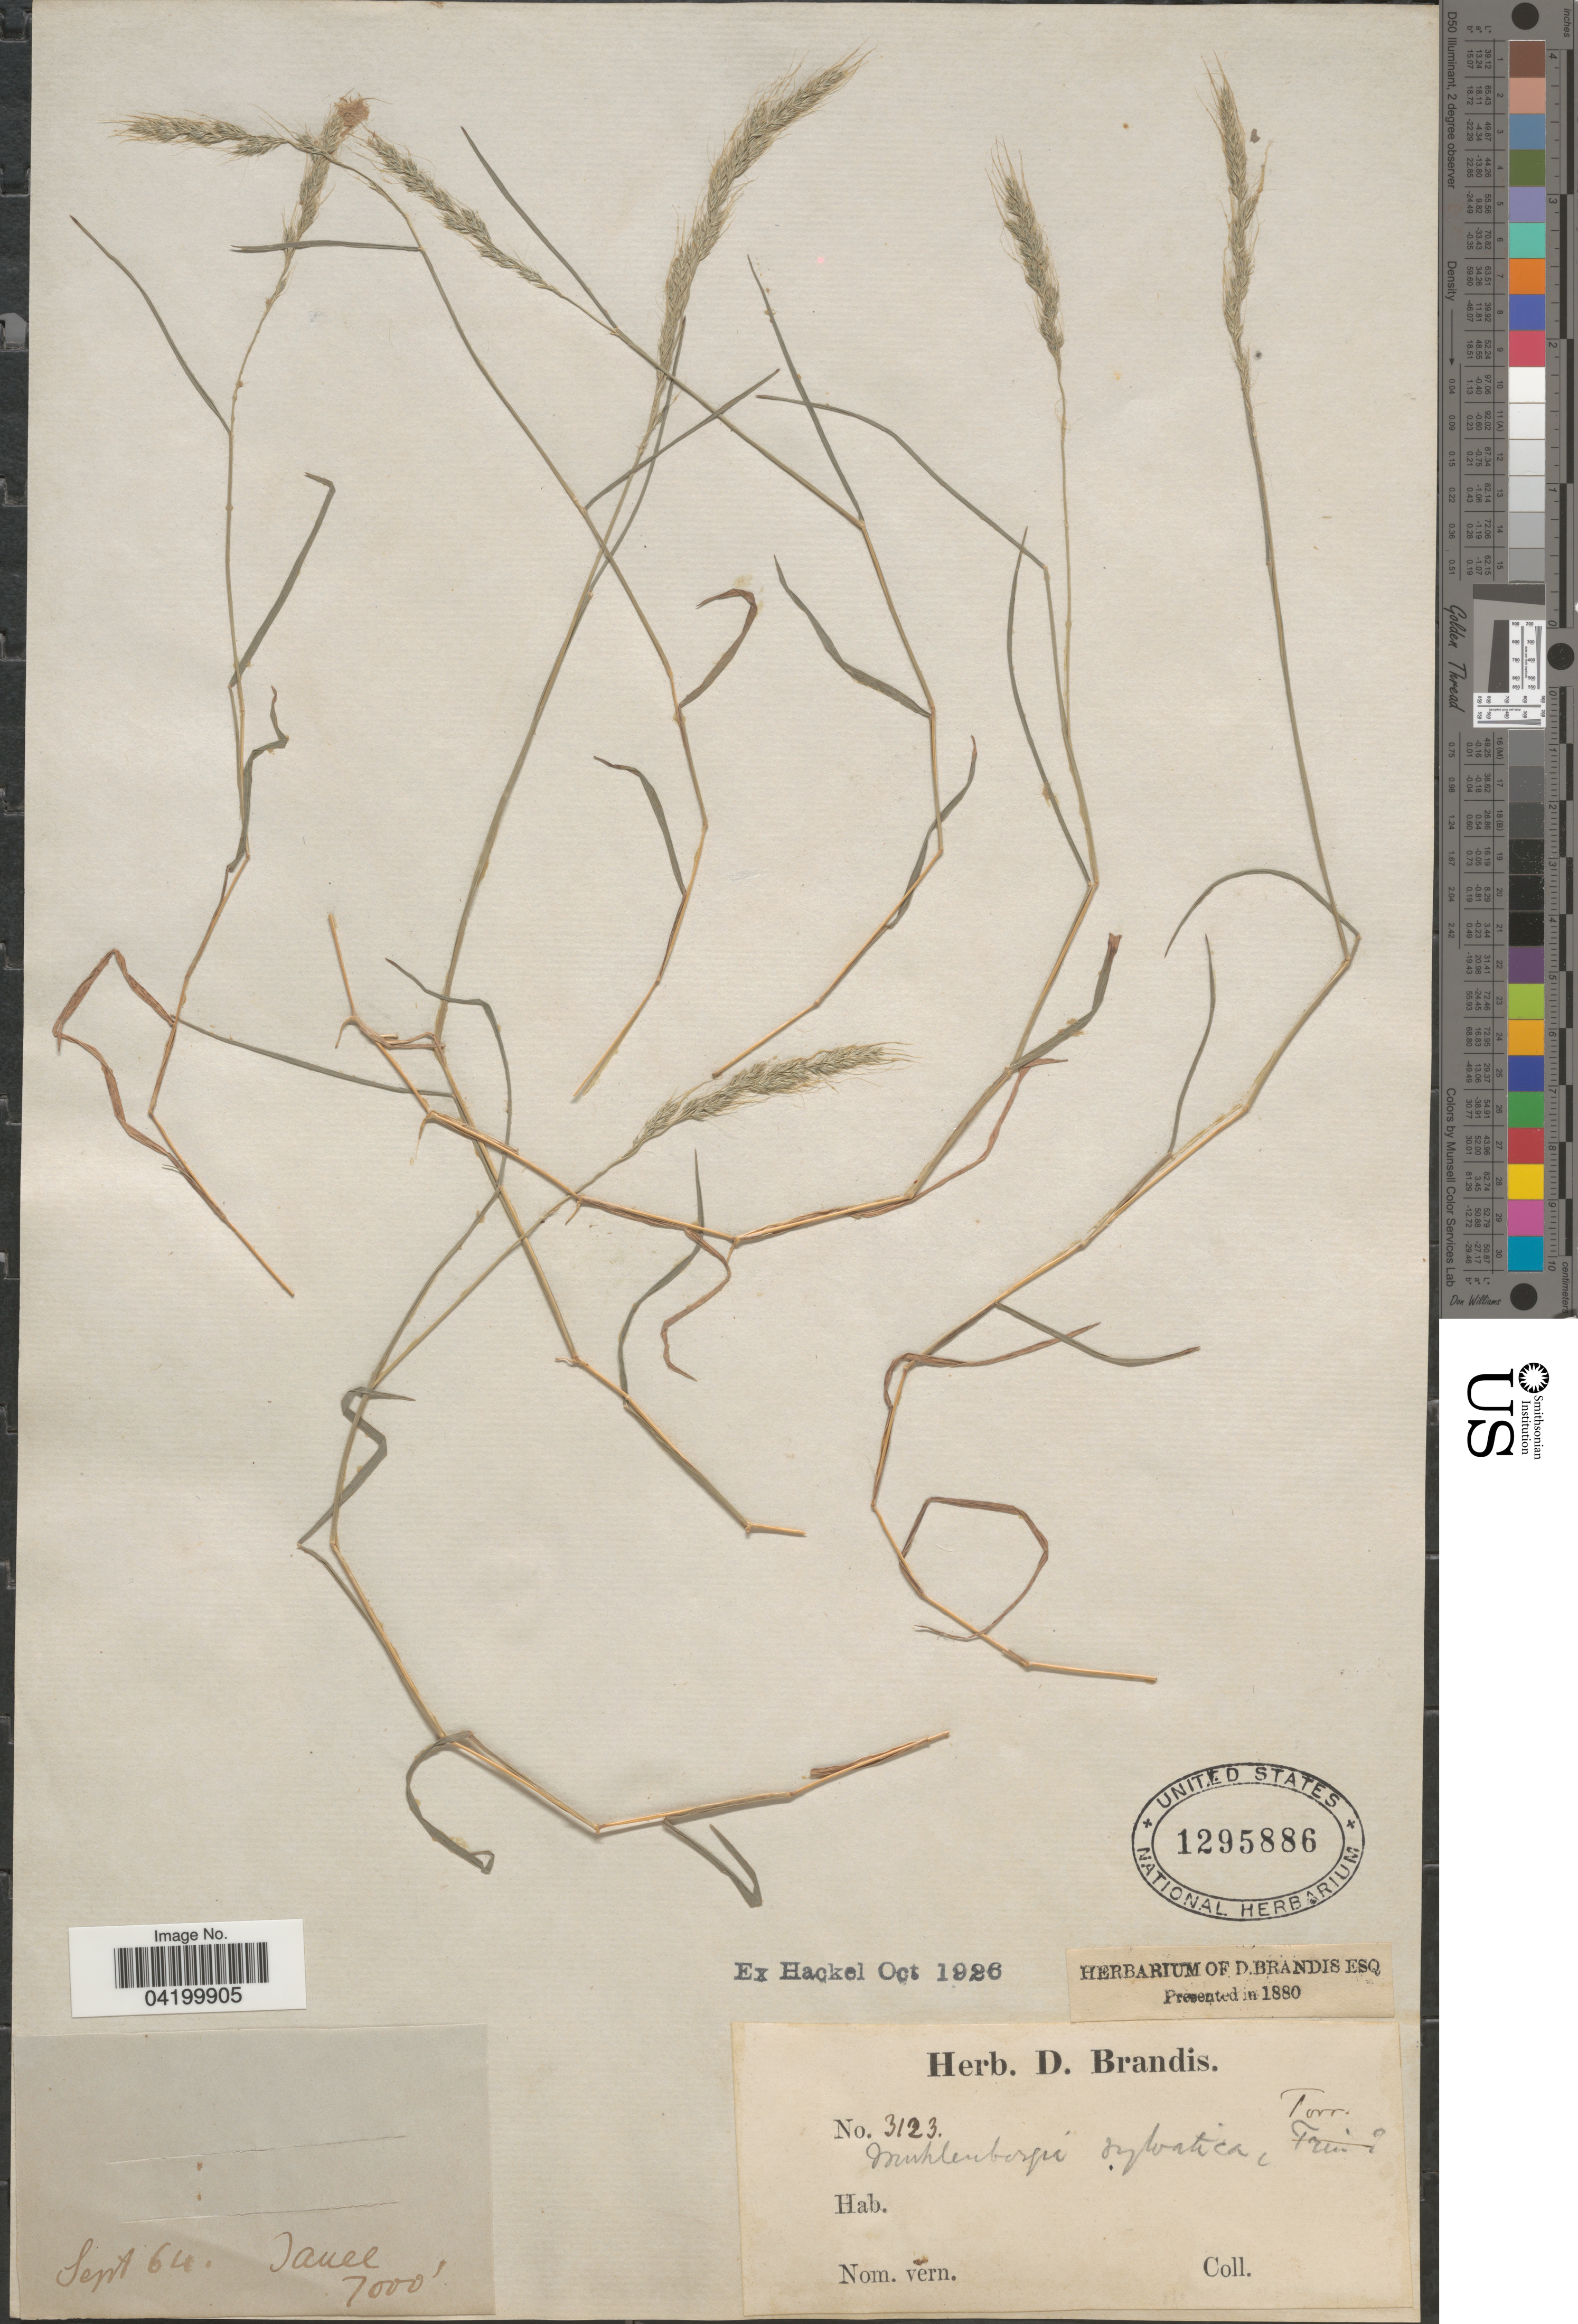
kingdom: Plantae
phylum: Tracheophyta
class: Liliopsida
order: Poales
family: Poaceae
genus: Muhlenbergia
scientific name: Muhlenbergia duthieana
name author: Hack.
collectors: Ex herb. D. Brandis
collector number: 3123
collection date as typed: Transcribed d/m/y: /9/64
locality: Jauee [interpreted].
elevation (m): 2134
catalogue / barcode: US 1295886